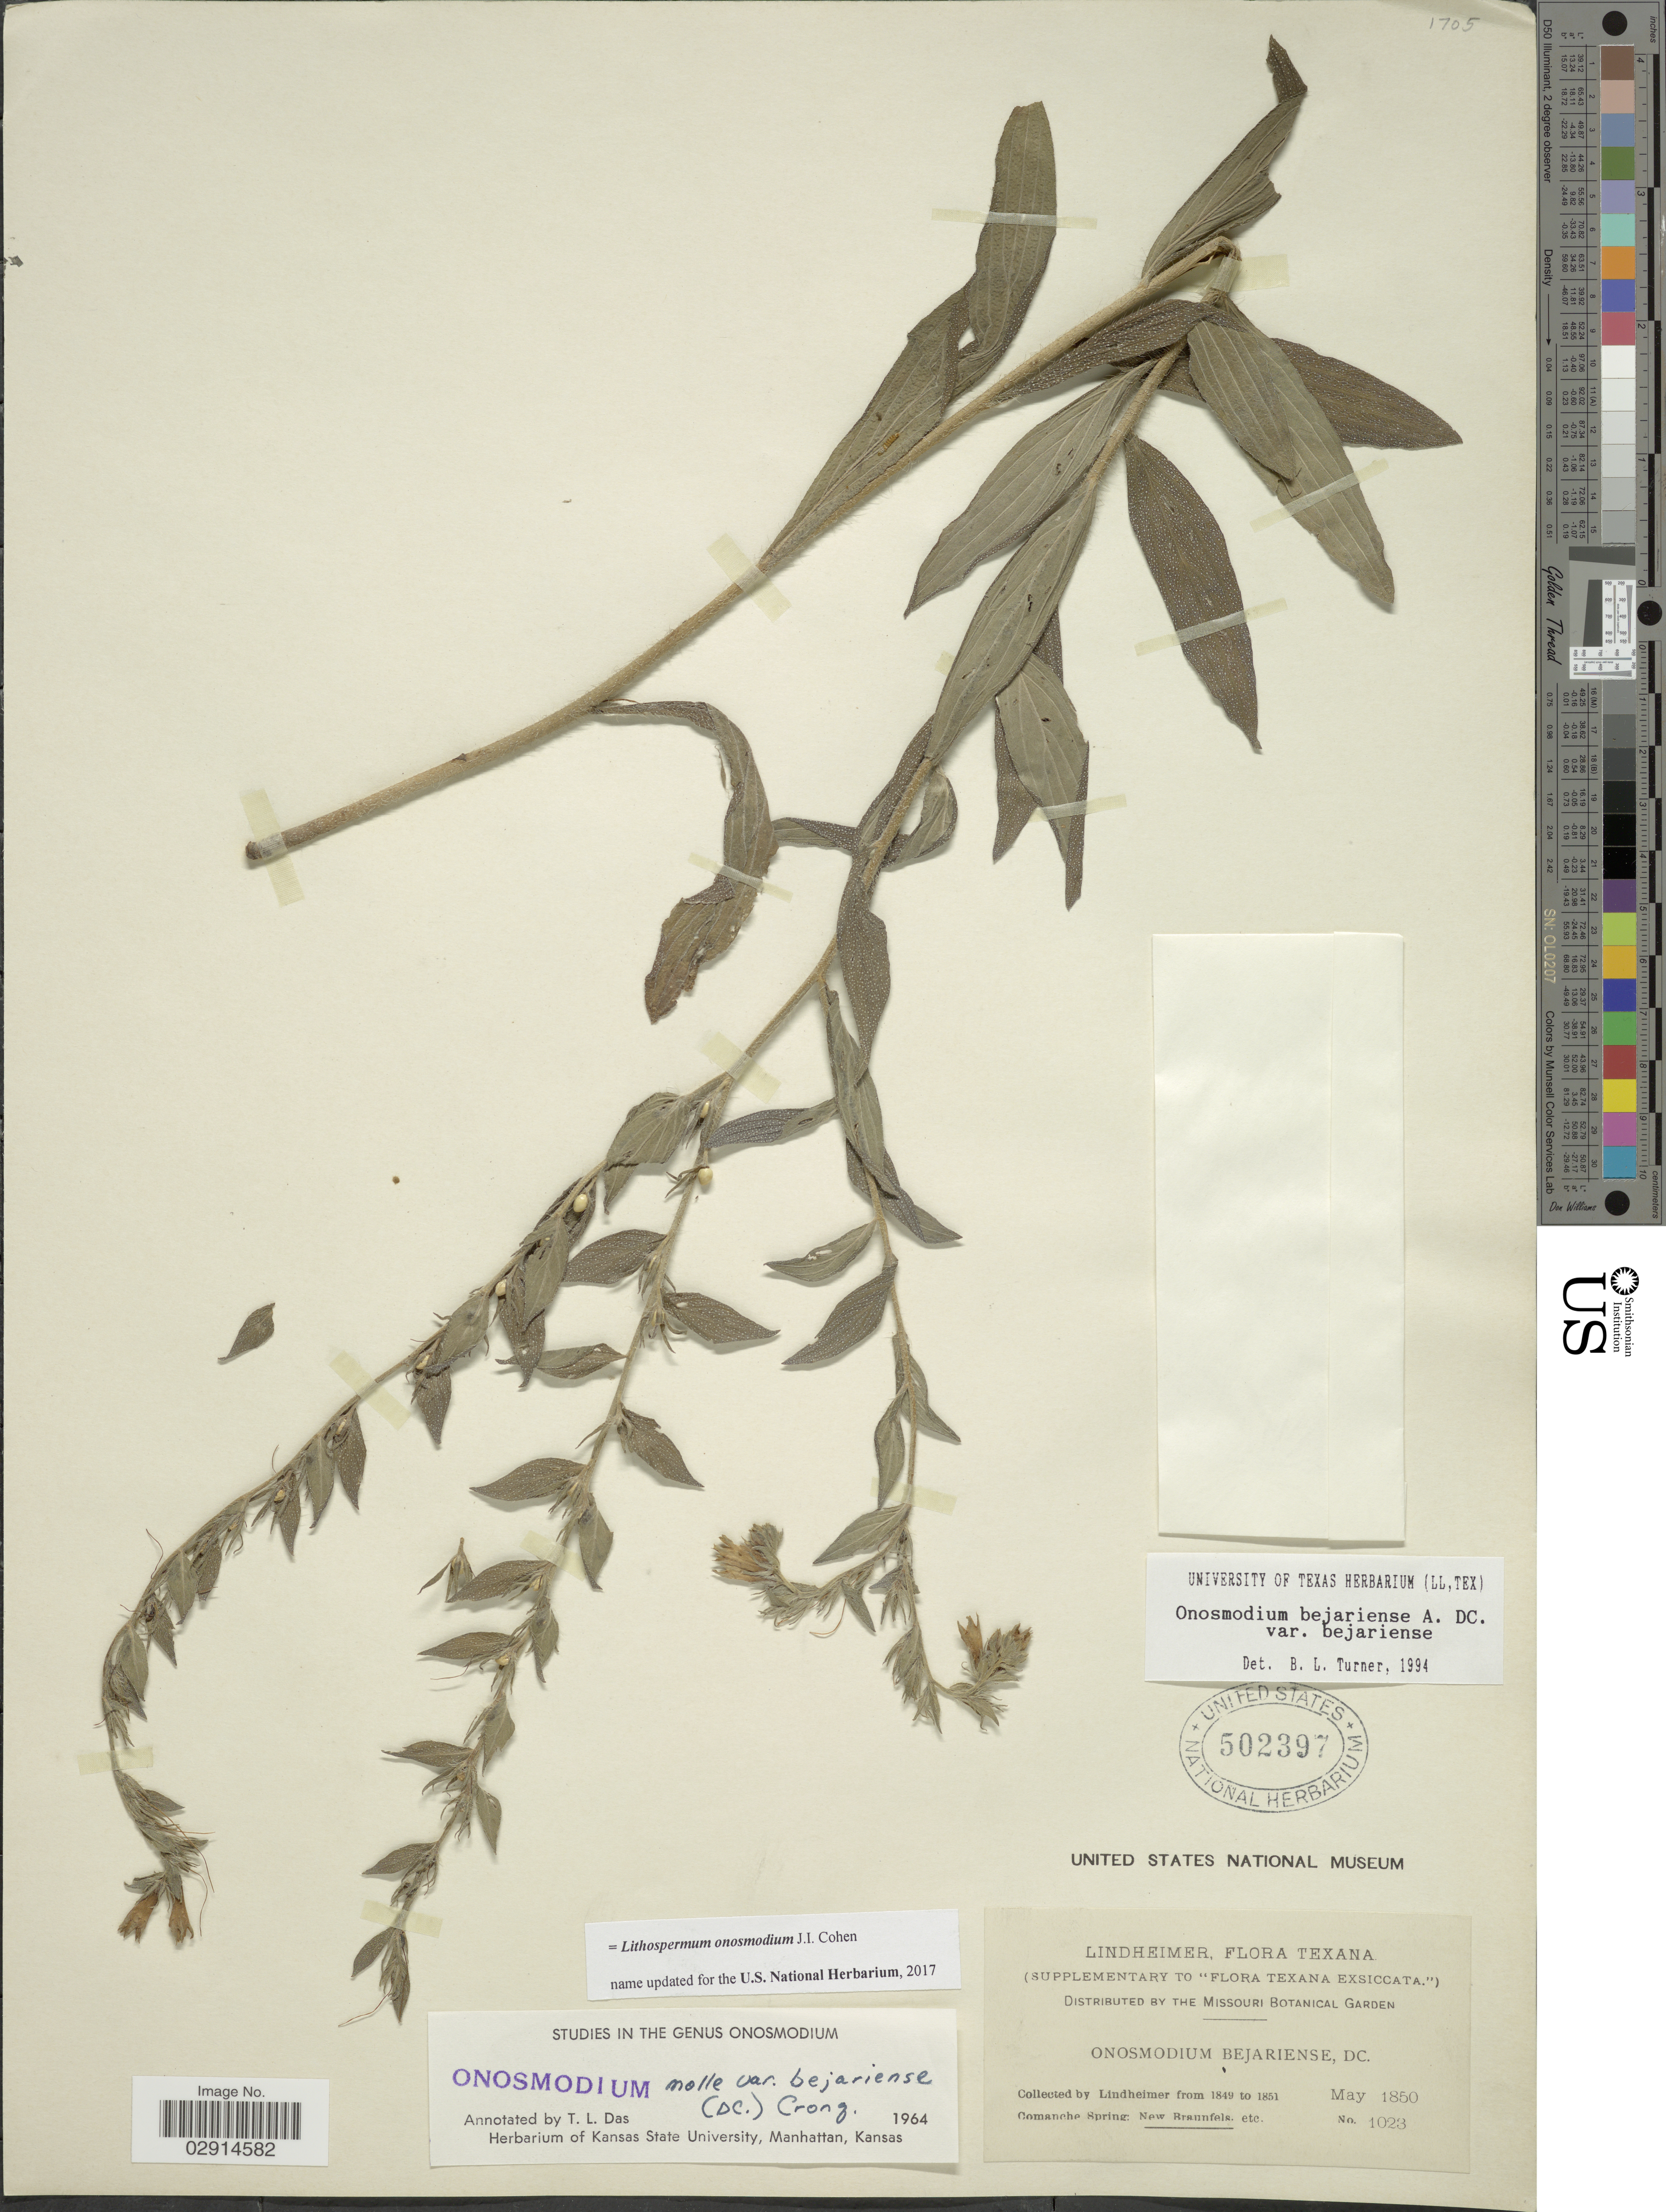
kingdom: Plantae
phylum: Tracheophyta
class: Magnoliopsida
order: Boraginales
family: Boraginaceae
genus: Lithospermum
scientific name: Lithospermum onosmodium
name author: Cohen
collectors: -. Lindheimer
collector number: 1023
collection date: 1850-05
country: United States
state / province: Texas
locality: Texana. Comanche Spring: New Braunfels.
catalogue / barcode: US 502397